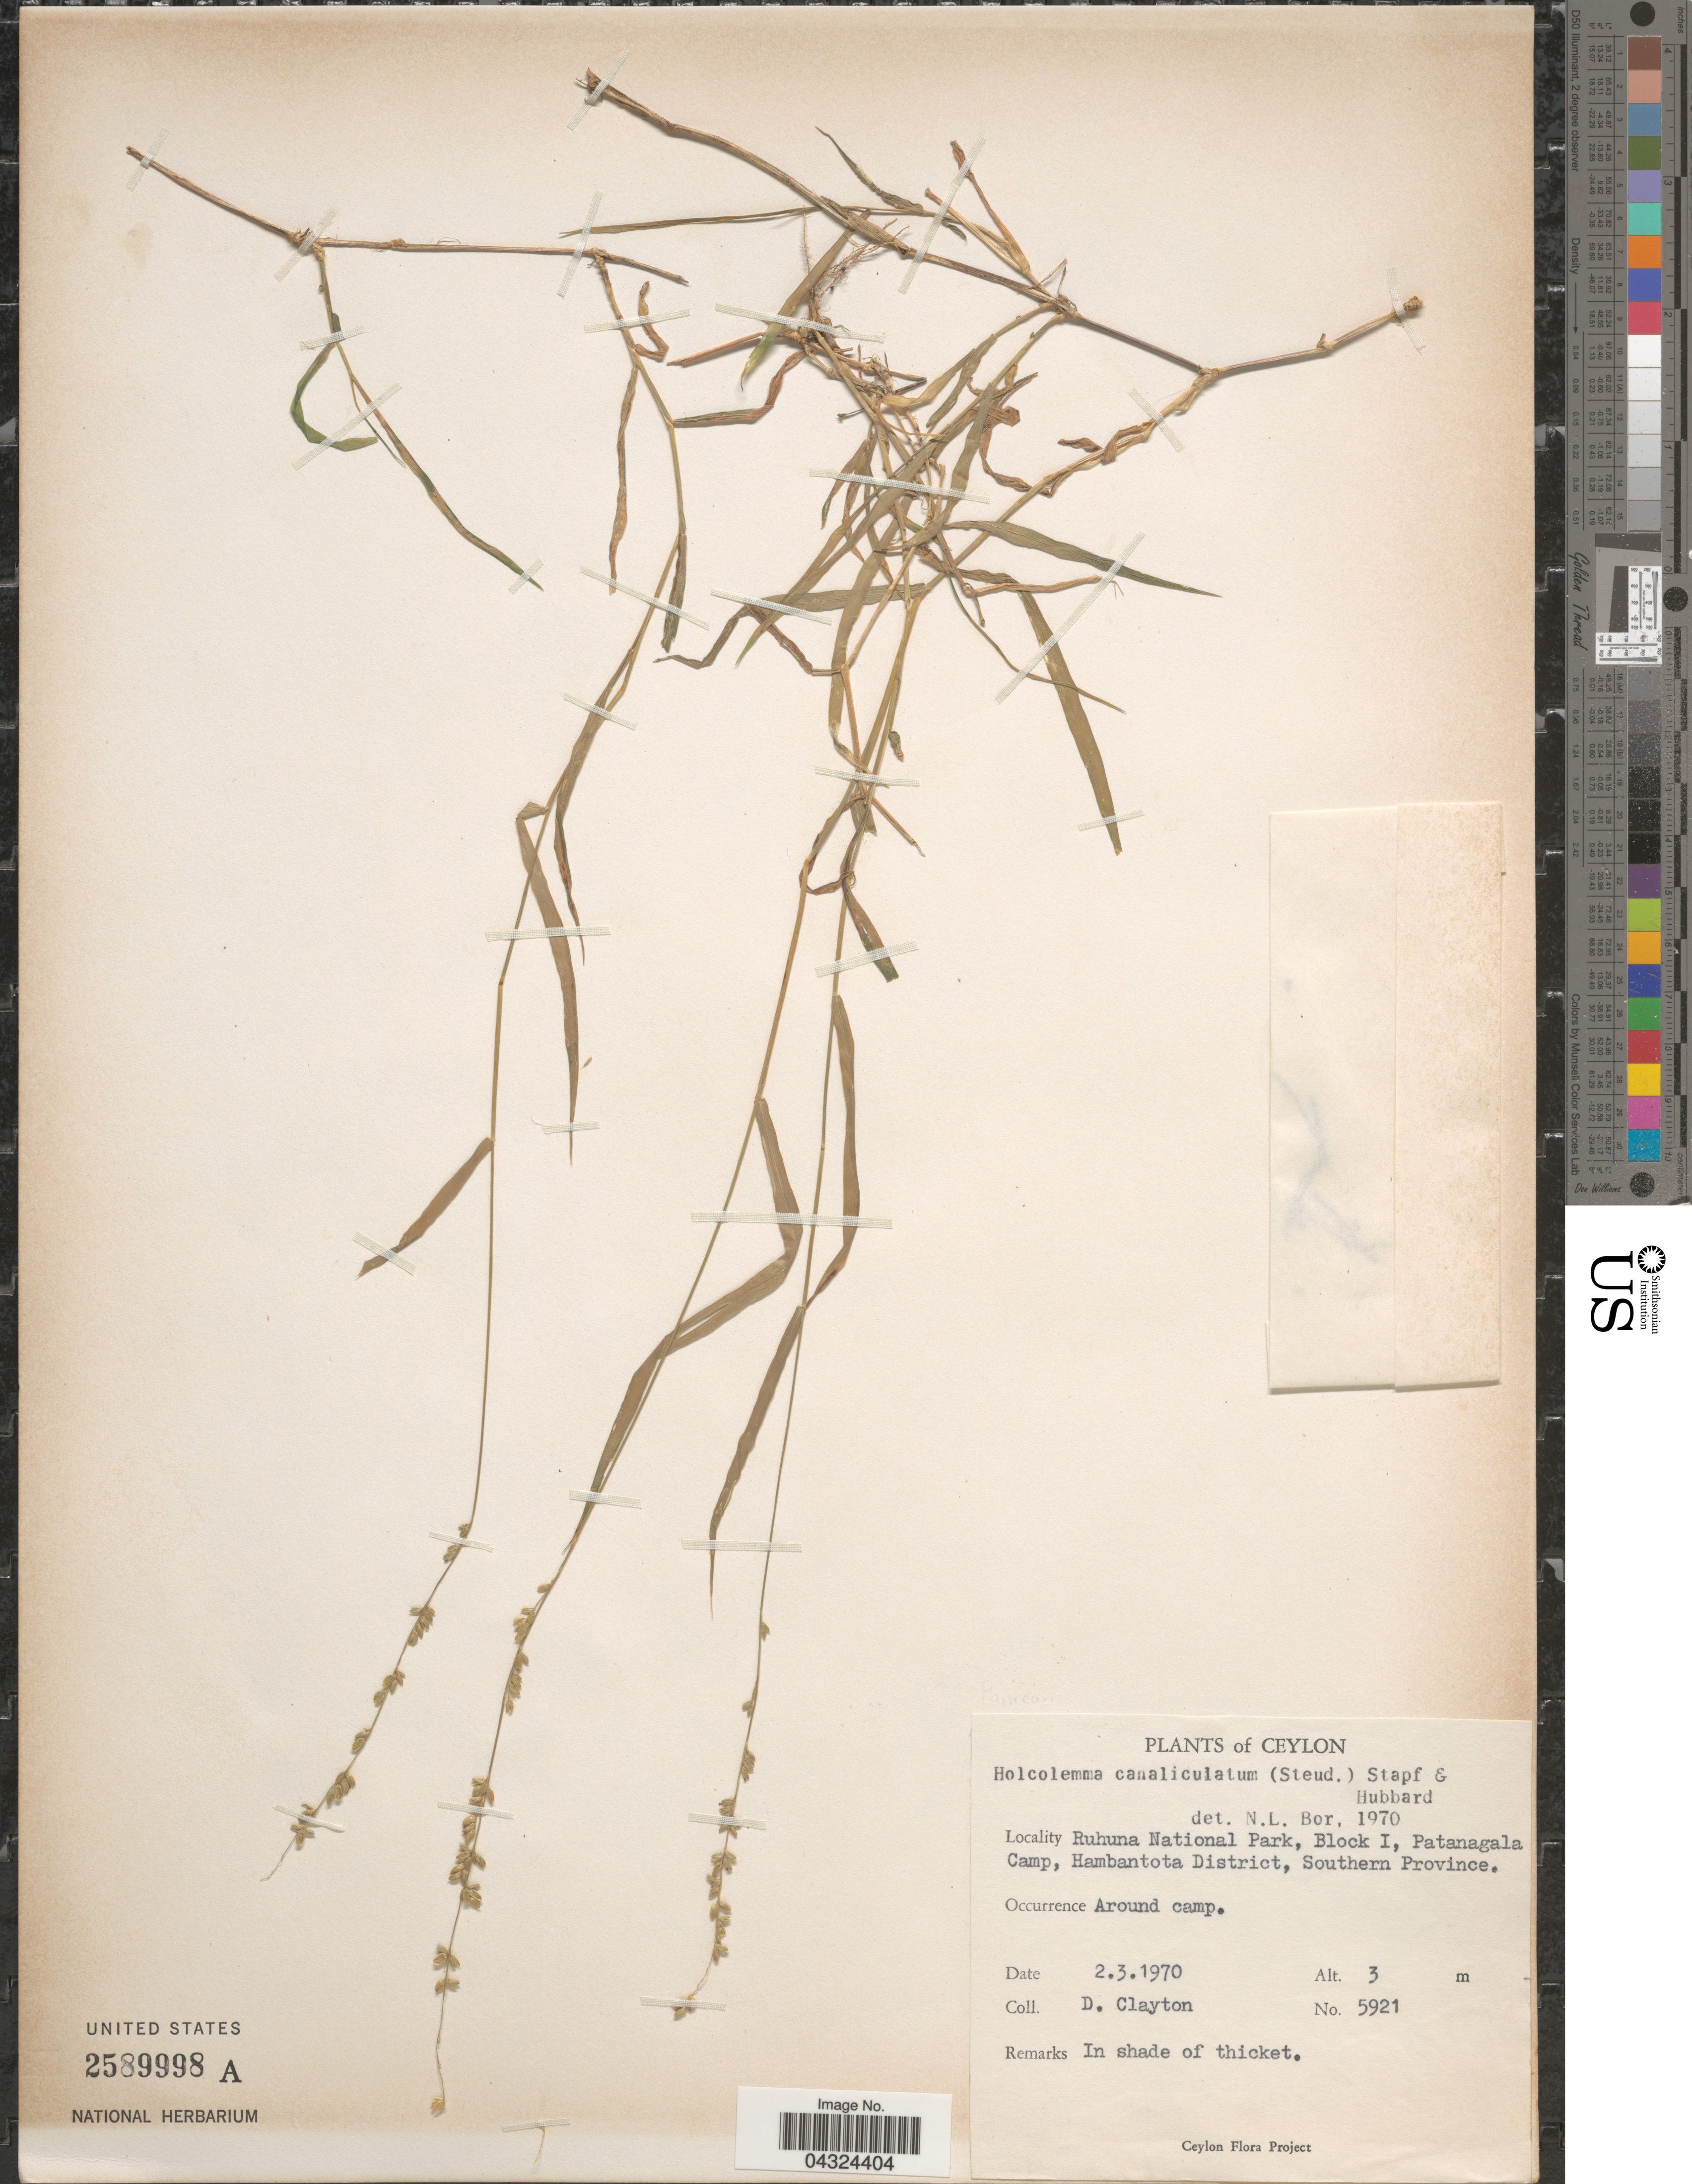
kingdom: Plantae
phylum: Tracheophyta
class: Liliopsida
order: Poales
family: Poaceae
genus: Holcolemma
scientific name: Holcolemma canaliculatum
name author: (Nees) Stapf & C. E. Hubb.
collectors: D. Clayton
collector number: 5921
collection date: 1970-03-02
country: Sri Lanka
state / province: Southern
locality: Ceylon. Ruhuna National Park, Block I, Patanagala Camp, Hambantota District.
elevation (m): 3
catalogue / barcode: US 2589998A